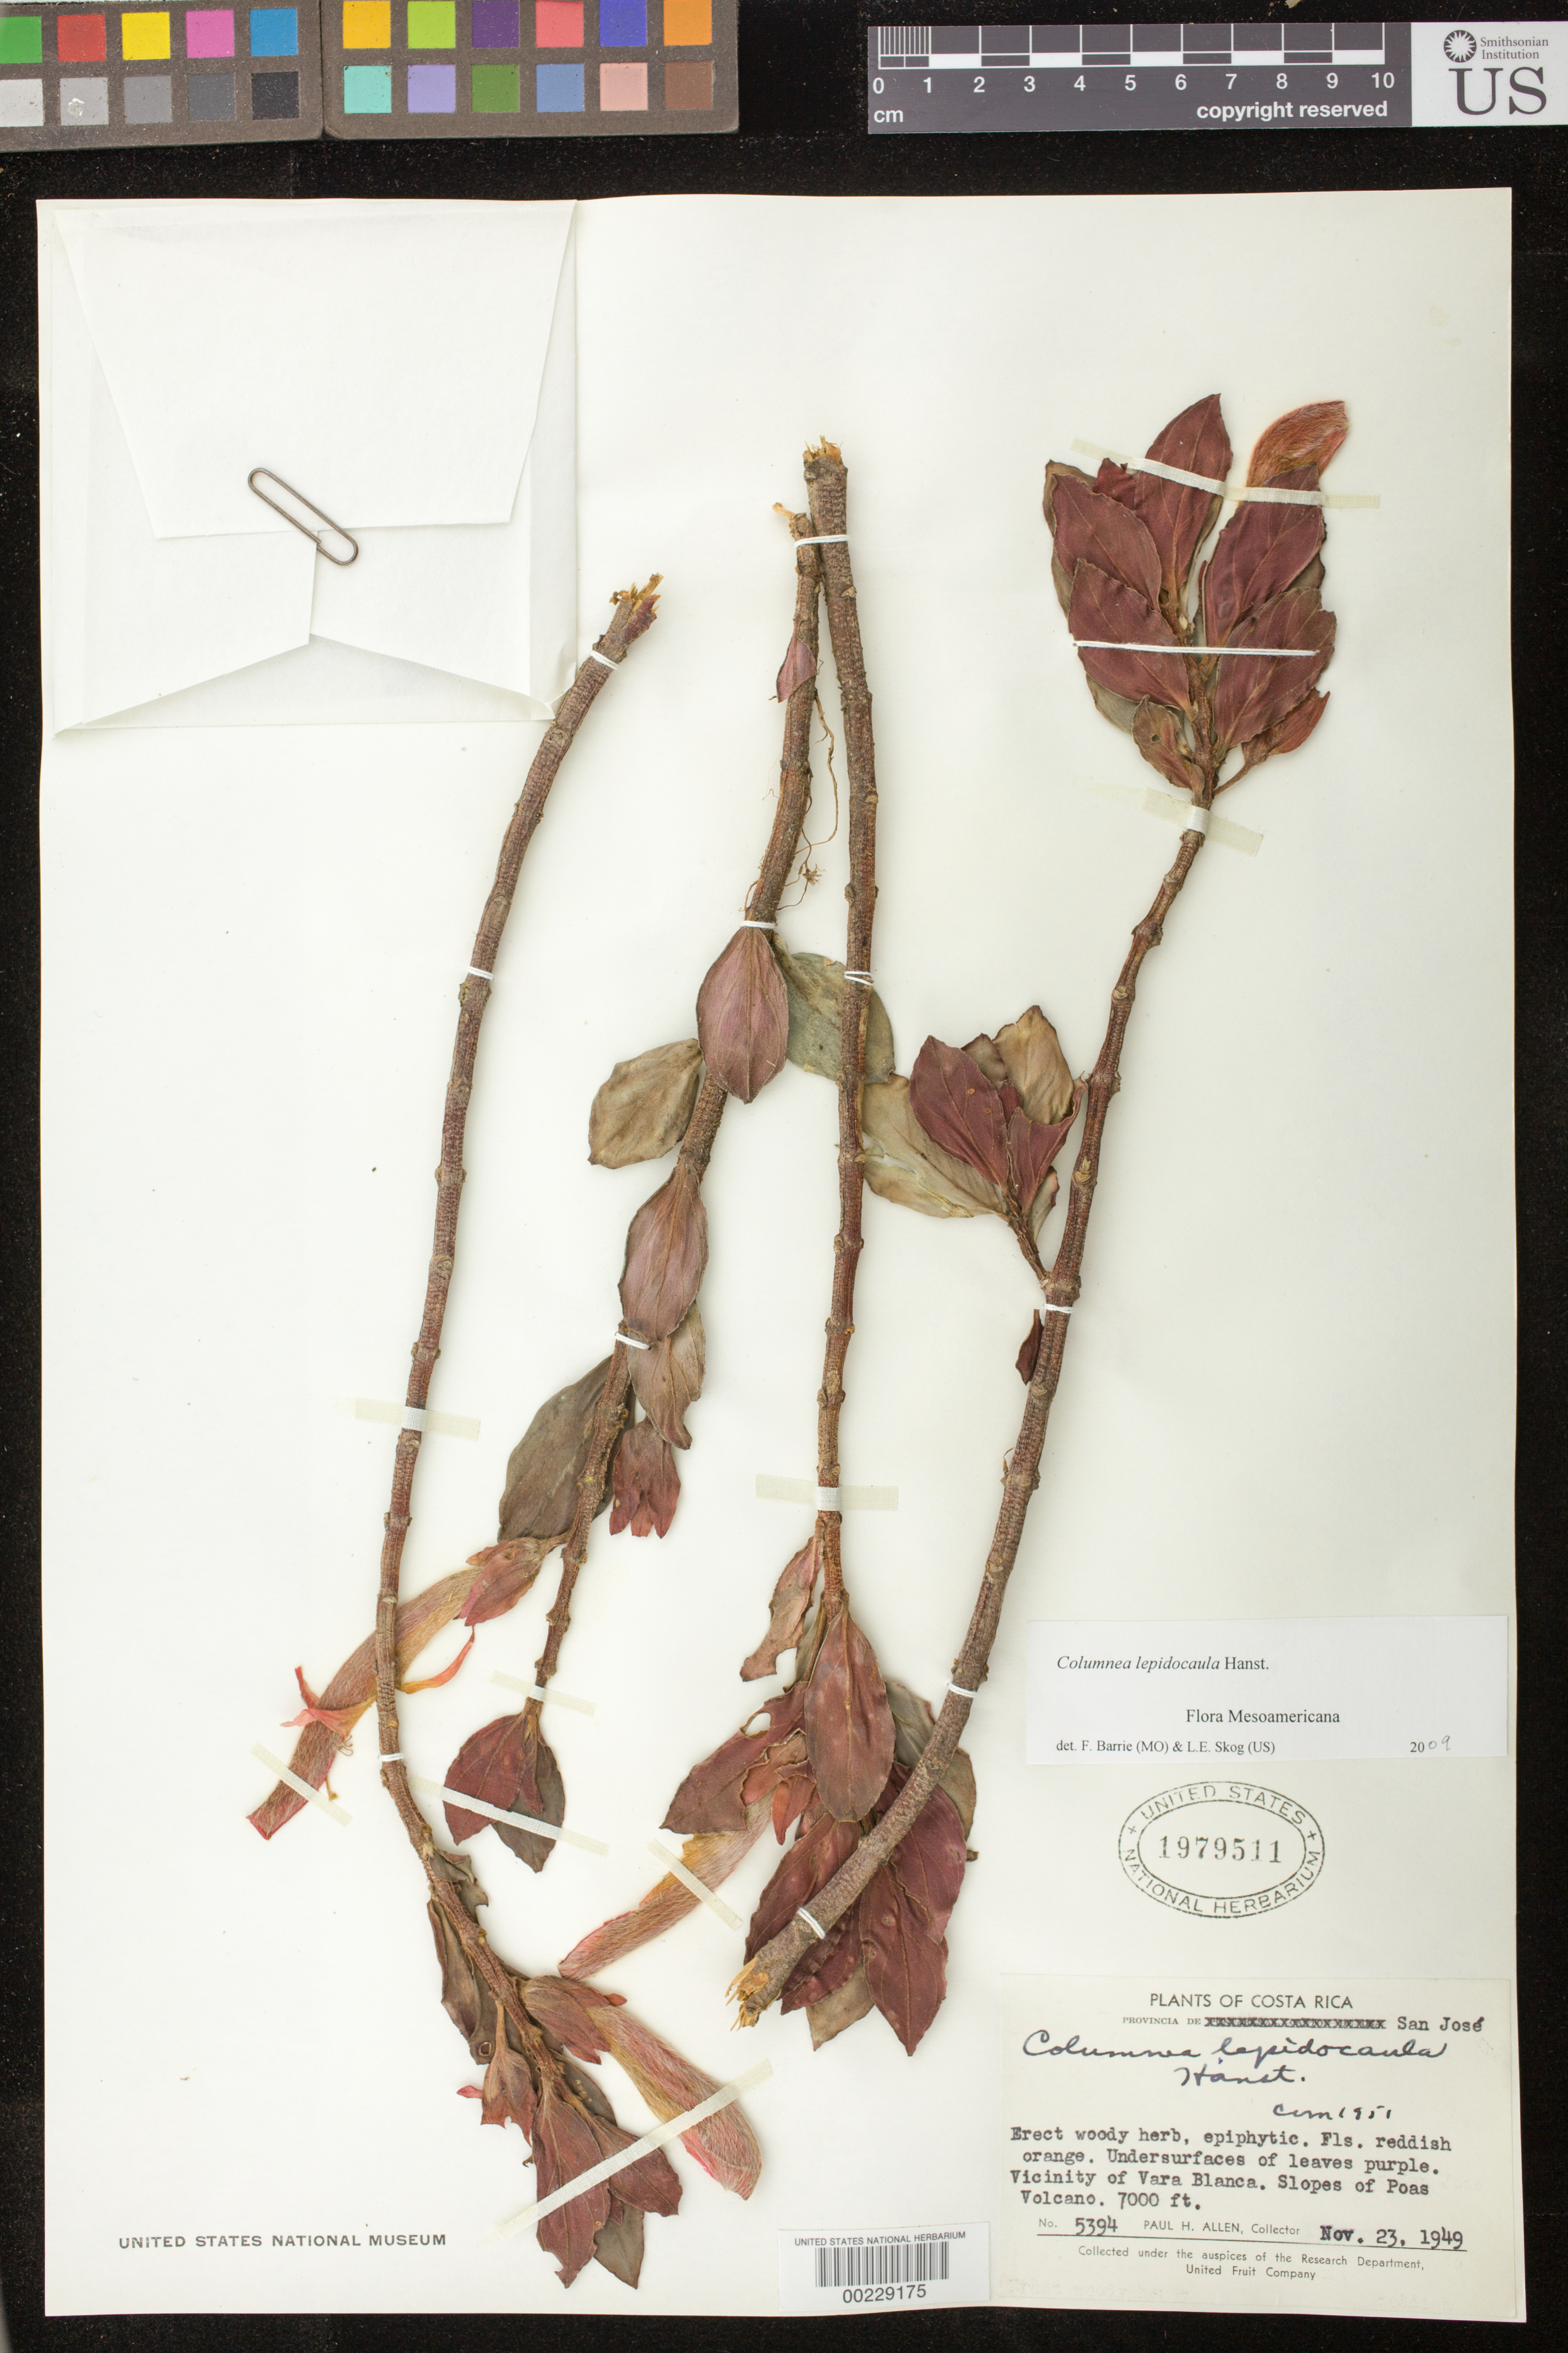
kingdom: Plantae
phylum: Tracheophyta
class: Magnoliopsida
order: Lamiales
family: Gesneriaceae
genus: Columnea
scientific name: Columnea lepidocaula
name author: Hanst.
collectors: P. H. Allen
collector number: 5394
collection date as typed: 23 Nov 1949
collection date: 1949-11-23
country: Costa Rica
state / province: San José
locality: Vicinity of Vara Blanca, slopes of Poas Volcano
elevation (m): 2134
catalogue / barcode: US 1979511